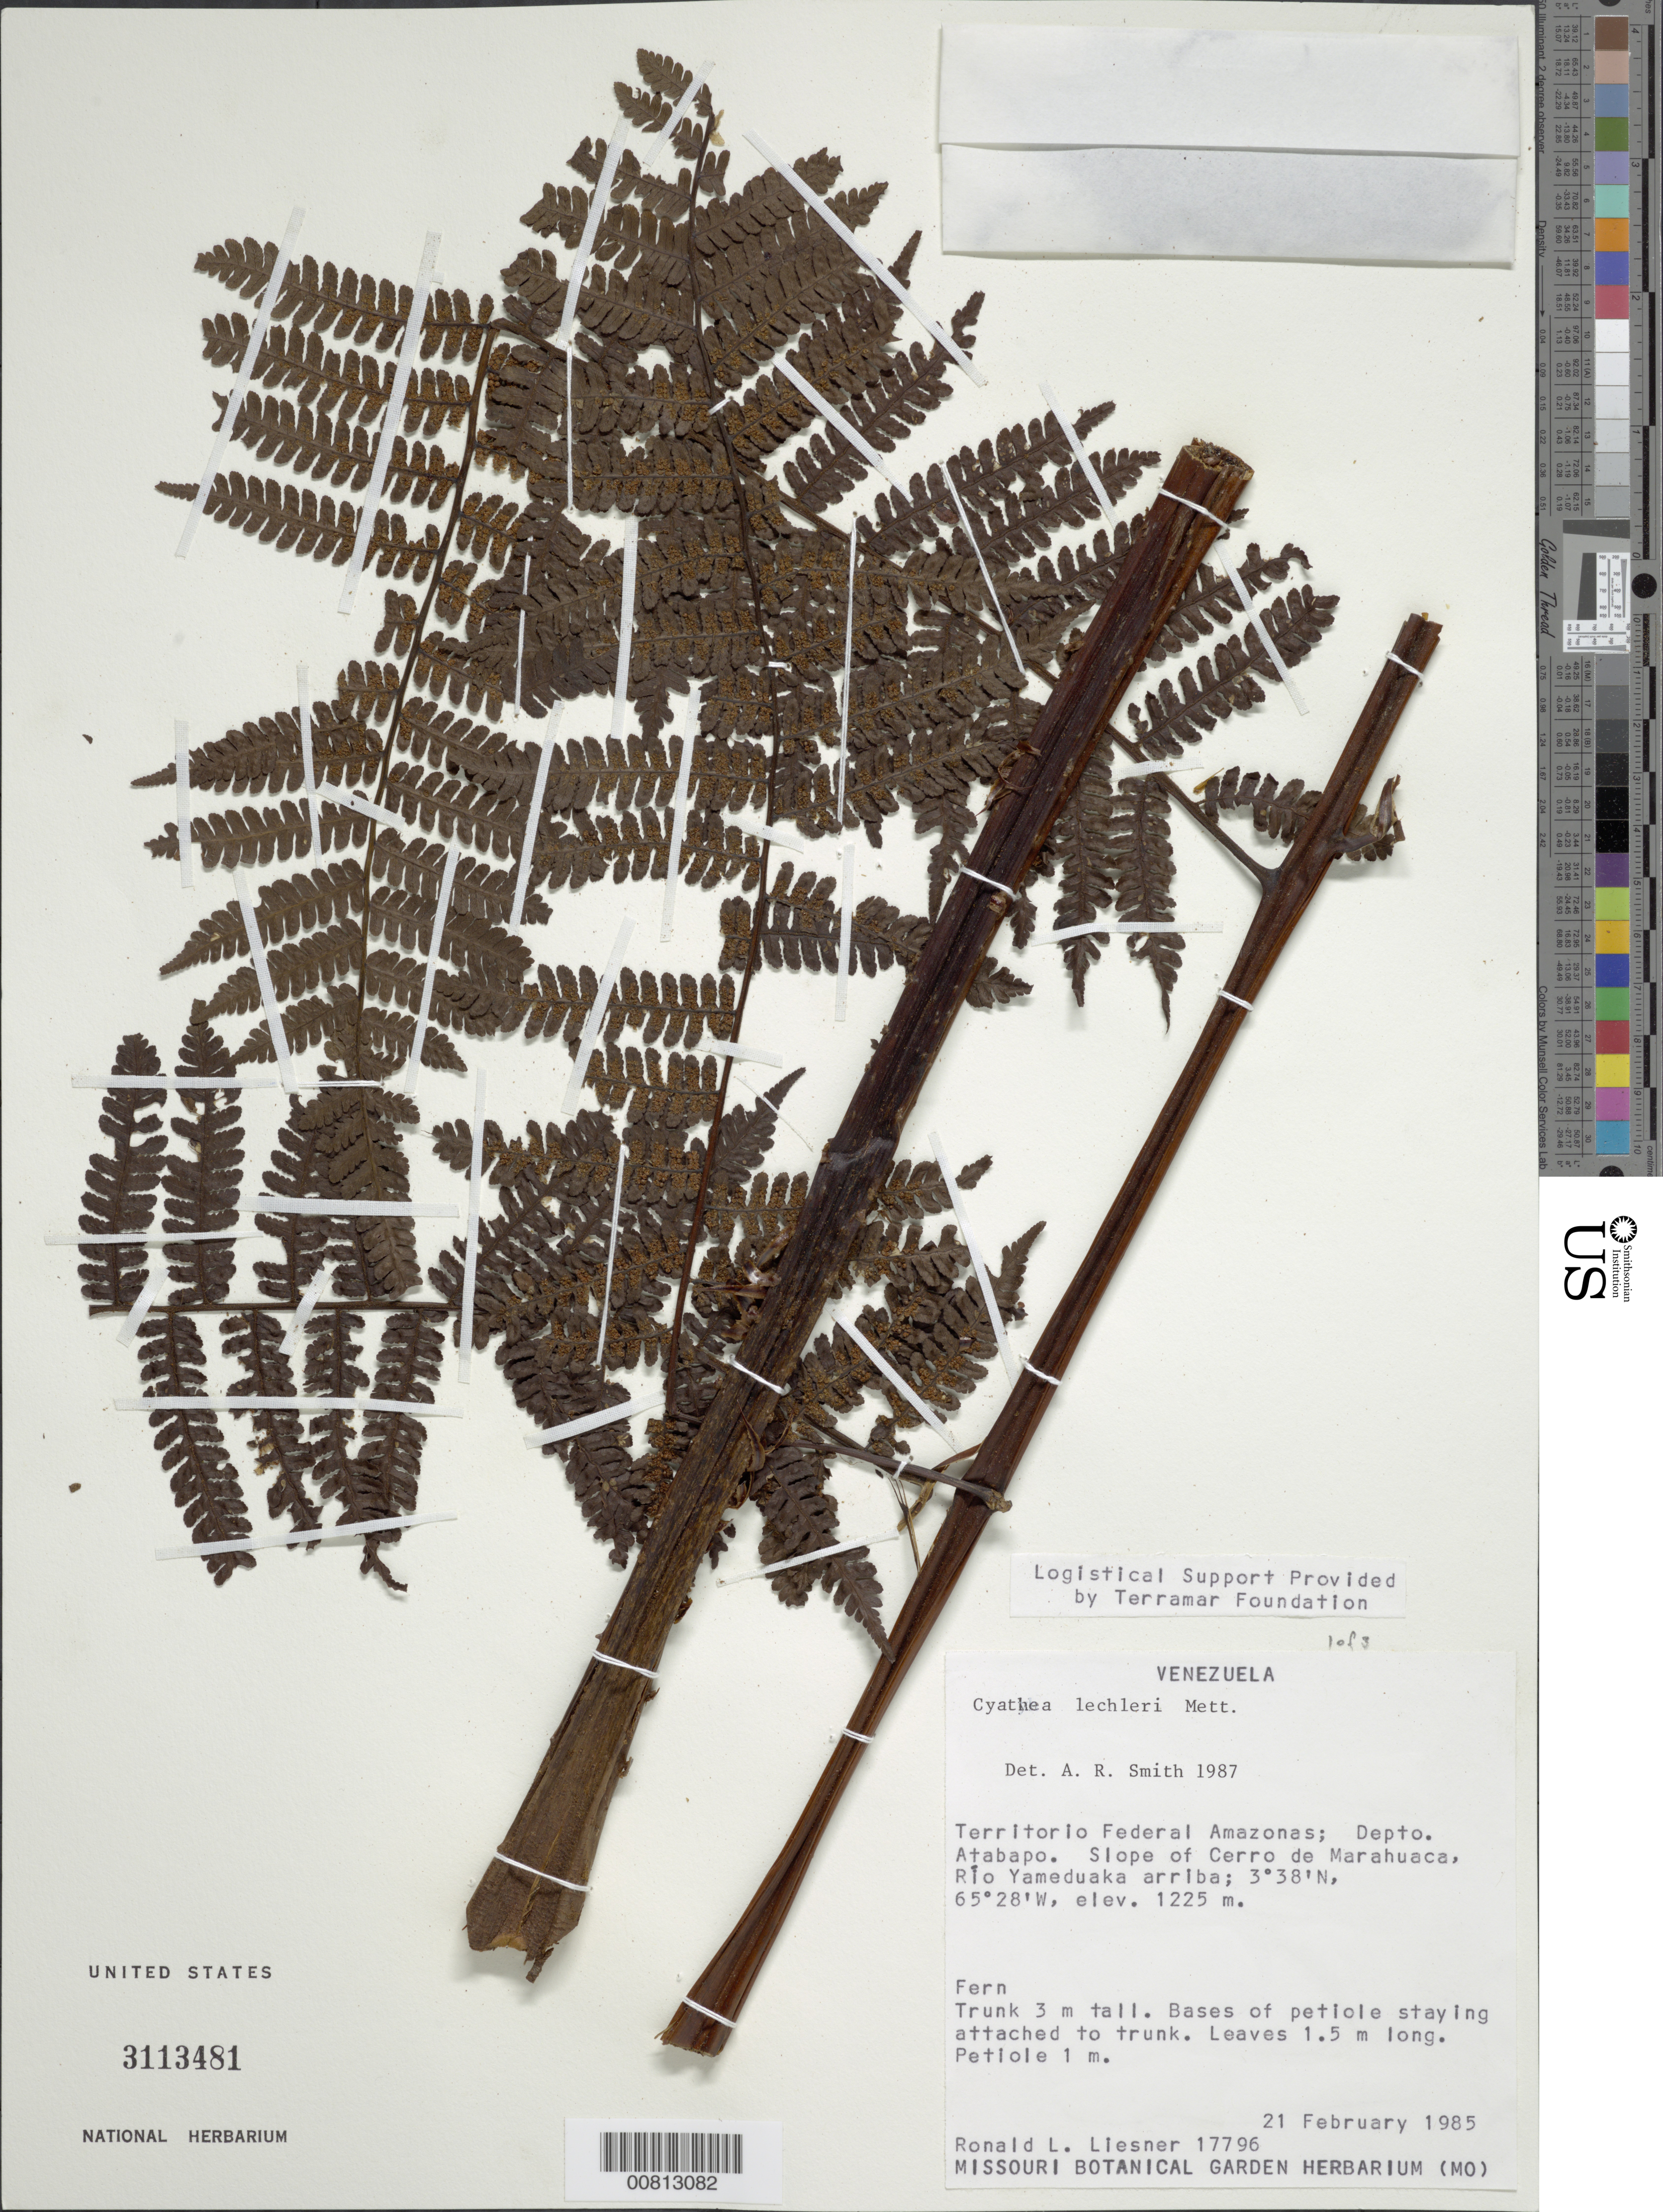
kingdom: Plantae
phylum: Tracheophyta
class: Polypodiopsida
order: Cyatheales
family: Cyatheaceae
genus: Cyathea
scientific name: Cyathea lechleri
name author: Mett.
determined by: Smith, Alan R., (UC)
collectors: R. L. Liesner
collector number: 17796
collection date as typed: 21-Feb-85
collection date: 1985-02-21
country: Venezuela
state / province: Amazonas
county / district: Atabapo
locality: Cerro de Marahuaca slope, Río Yameduaka arriba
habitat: Slope of cerro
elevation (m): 1225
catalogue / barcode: US 3113481